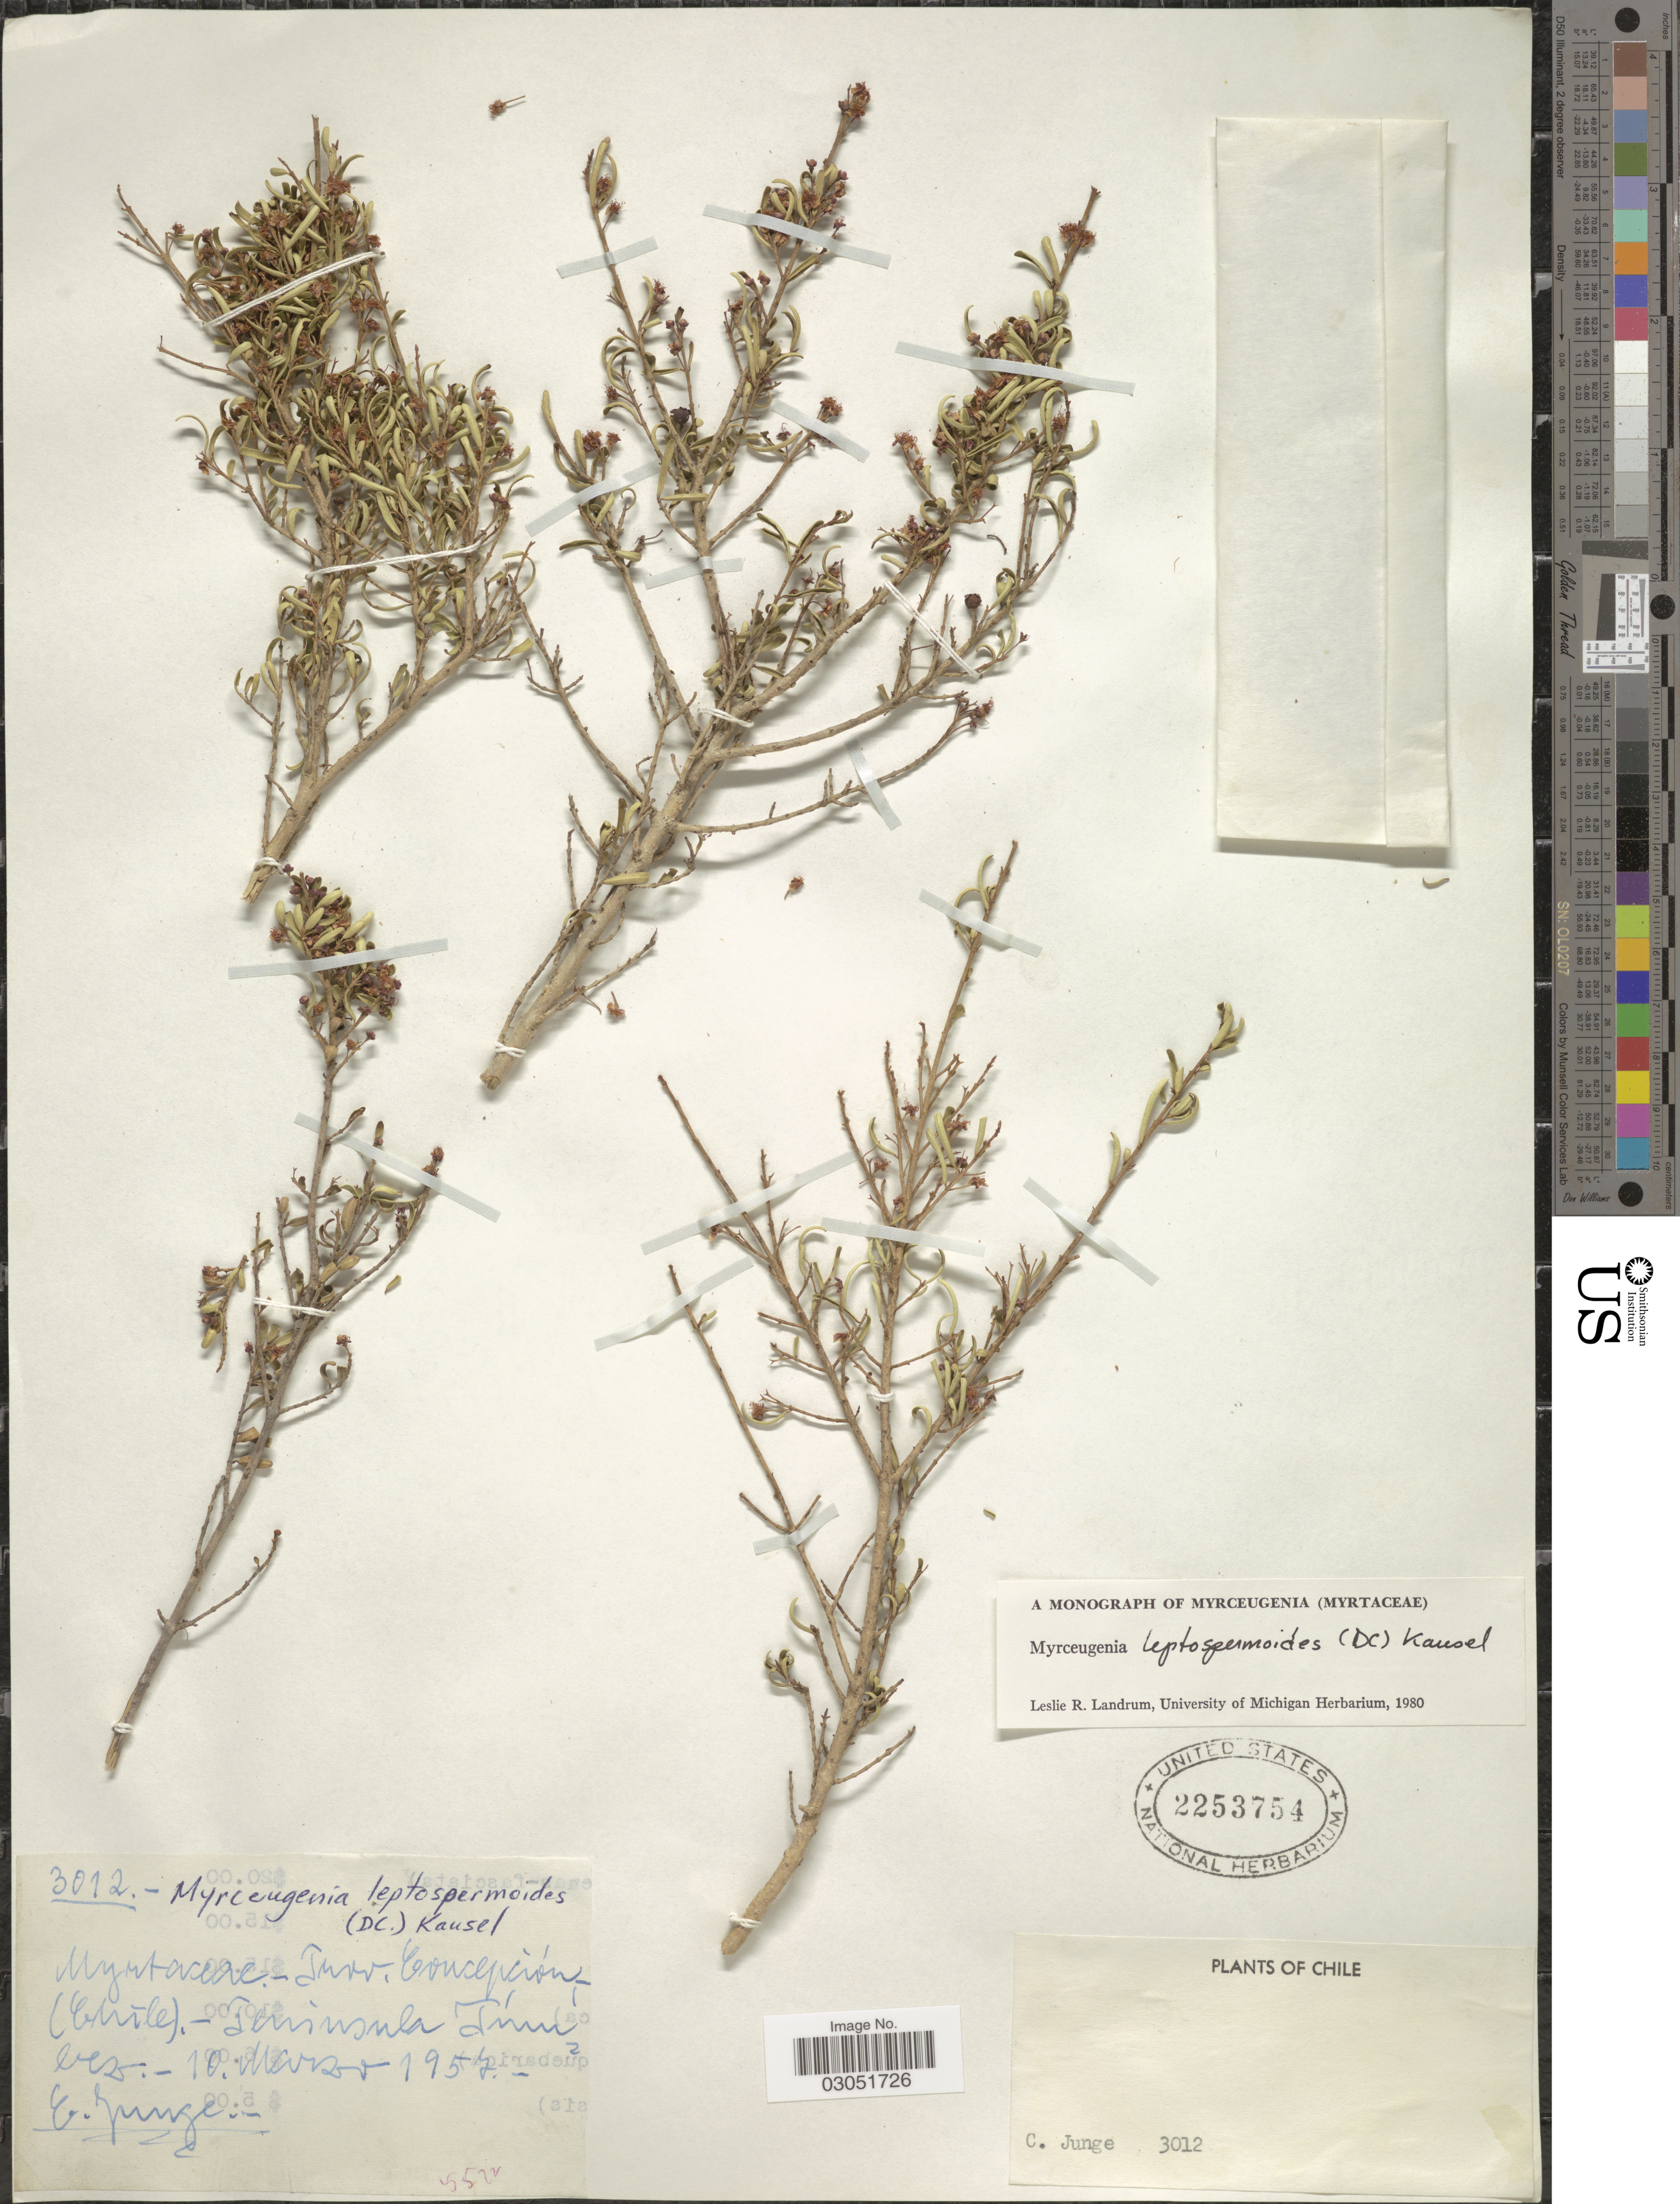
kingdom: Plantae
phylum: Tracheophyta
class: Magnoliopsida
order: Myrtales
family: Myrtaceae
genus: Myrceugenia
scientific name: Myrceugenia leptospermoides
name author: (DC.) Kausel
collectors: C. Junge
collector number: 3012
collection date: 1952-03-10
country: Chile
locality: Peninsula Trini.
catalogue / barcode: US 2253754